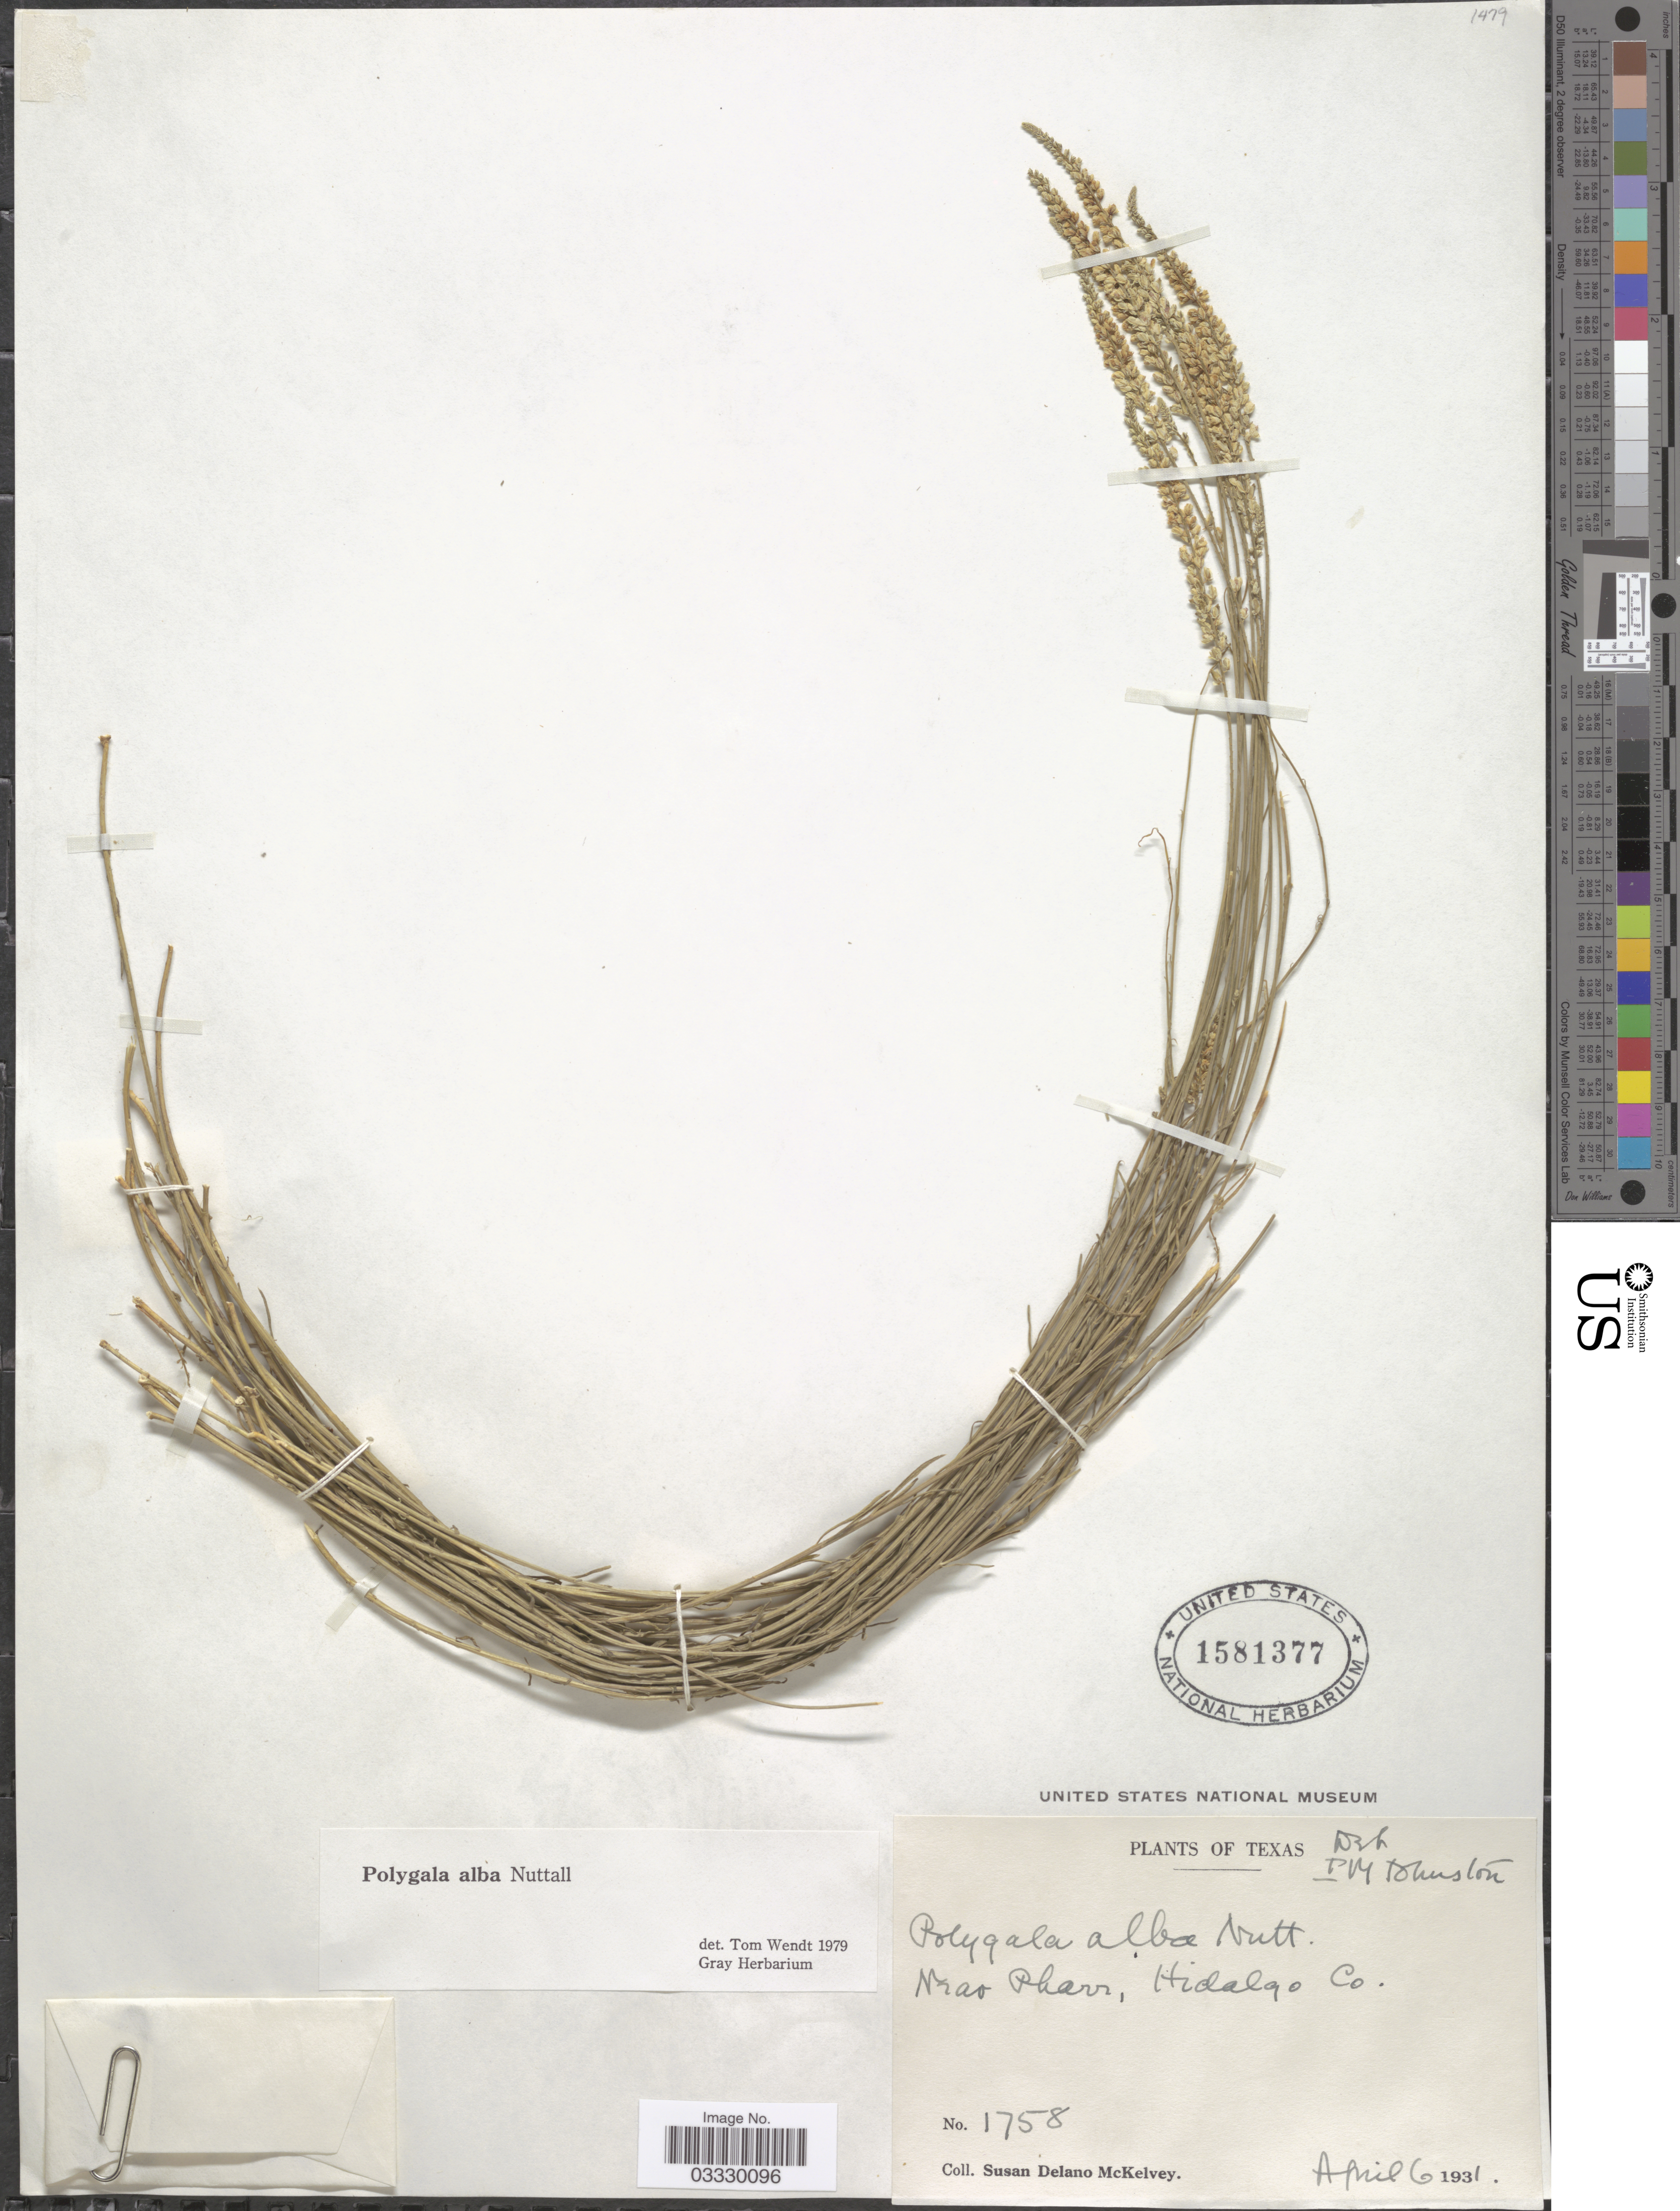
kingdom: Plantae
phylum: Tracheophyta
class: Magnoliopsida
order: Fabales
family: Polygalaceae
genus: Polygala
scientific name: Polygala alba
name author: Nutt.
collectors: S. A. McKelvey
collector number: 1758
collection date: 1931-04-06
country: United States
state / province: Texas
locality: Near Pharr, Hidalgo Co.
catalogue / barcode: US 1581377